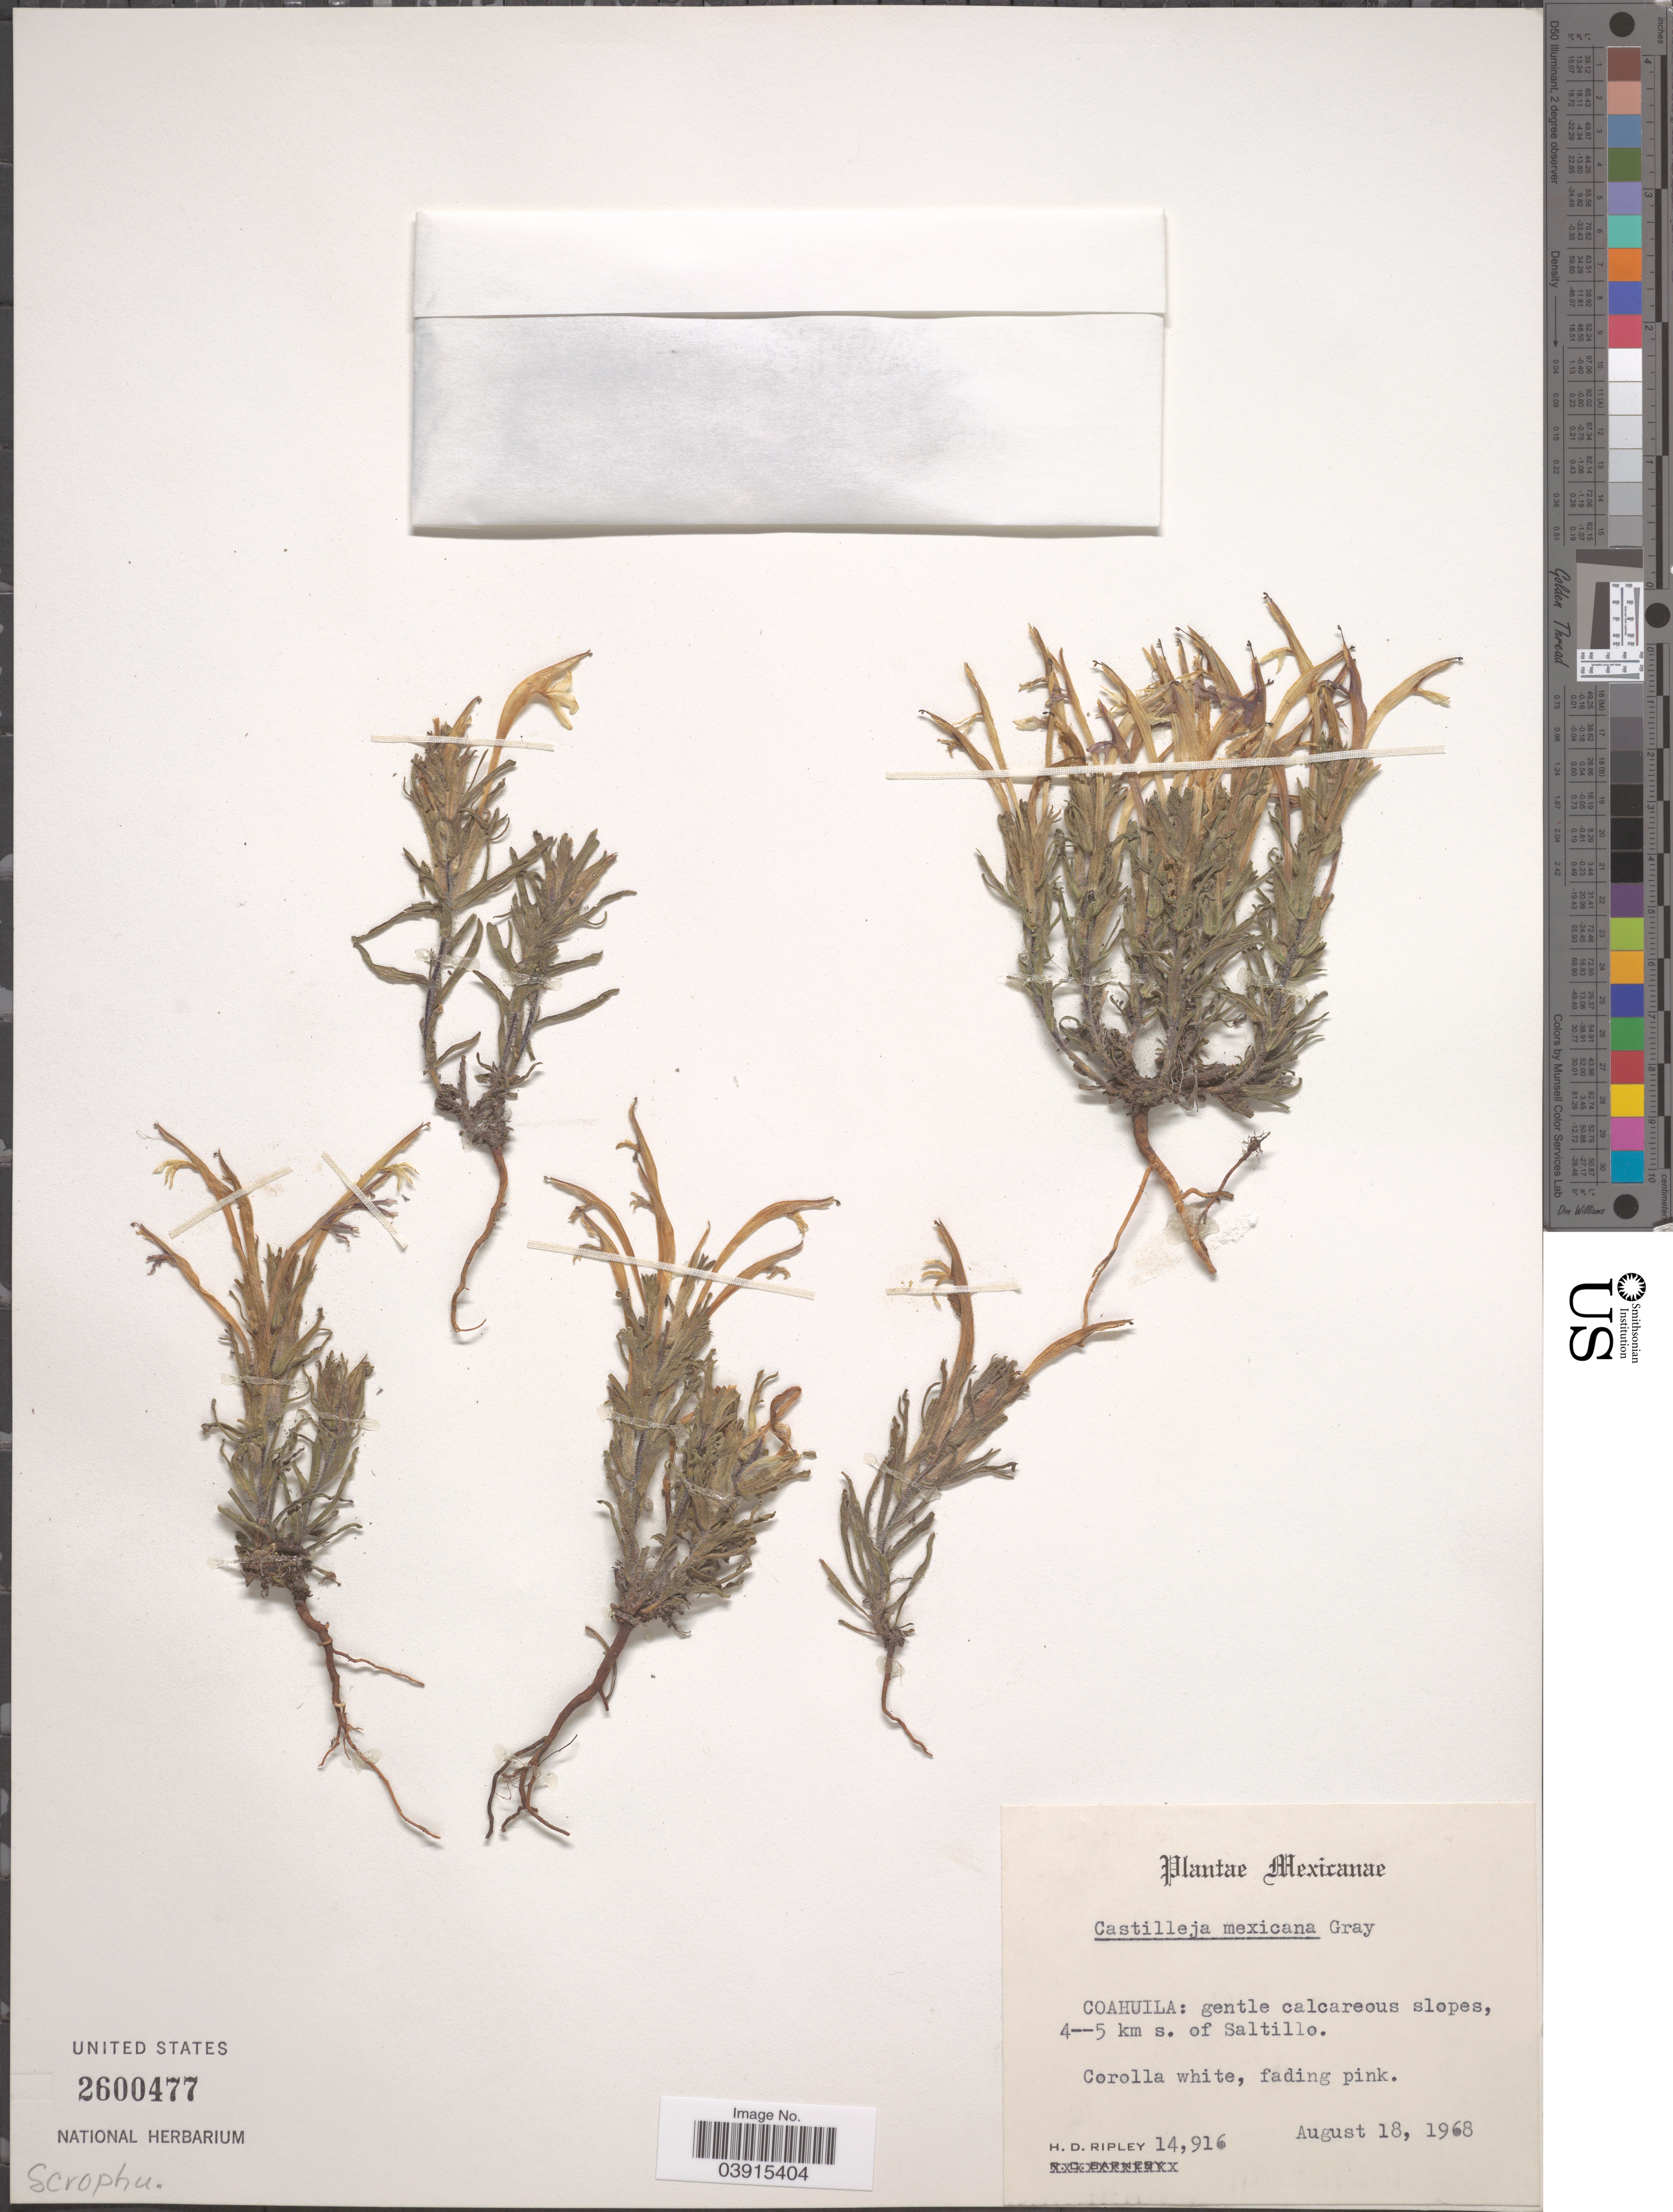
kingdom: Plantae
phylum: Tracheophyta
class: Magnoliopsida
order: Lamiales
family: Orobanchaceae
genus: Castilleja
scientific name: Castilleja mexicana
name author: (Hemsl.) A. Gray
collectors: H. Ripley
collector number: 14916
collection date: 1968-08-18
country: Mexico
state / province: Coahuila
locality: Gentle calcareous slopes, 4--5 km s. of Saltillo.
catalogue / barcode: US 2600477